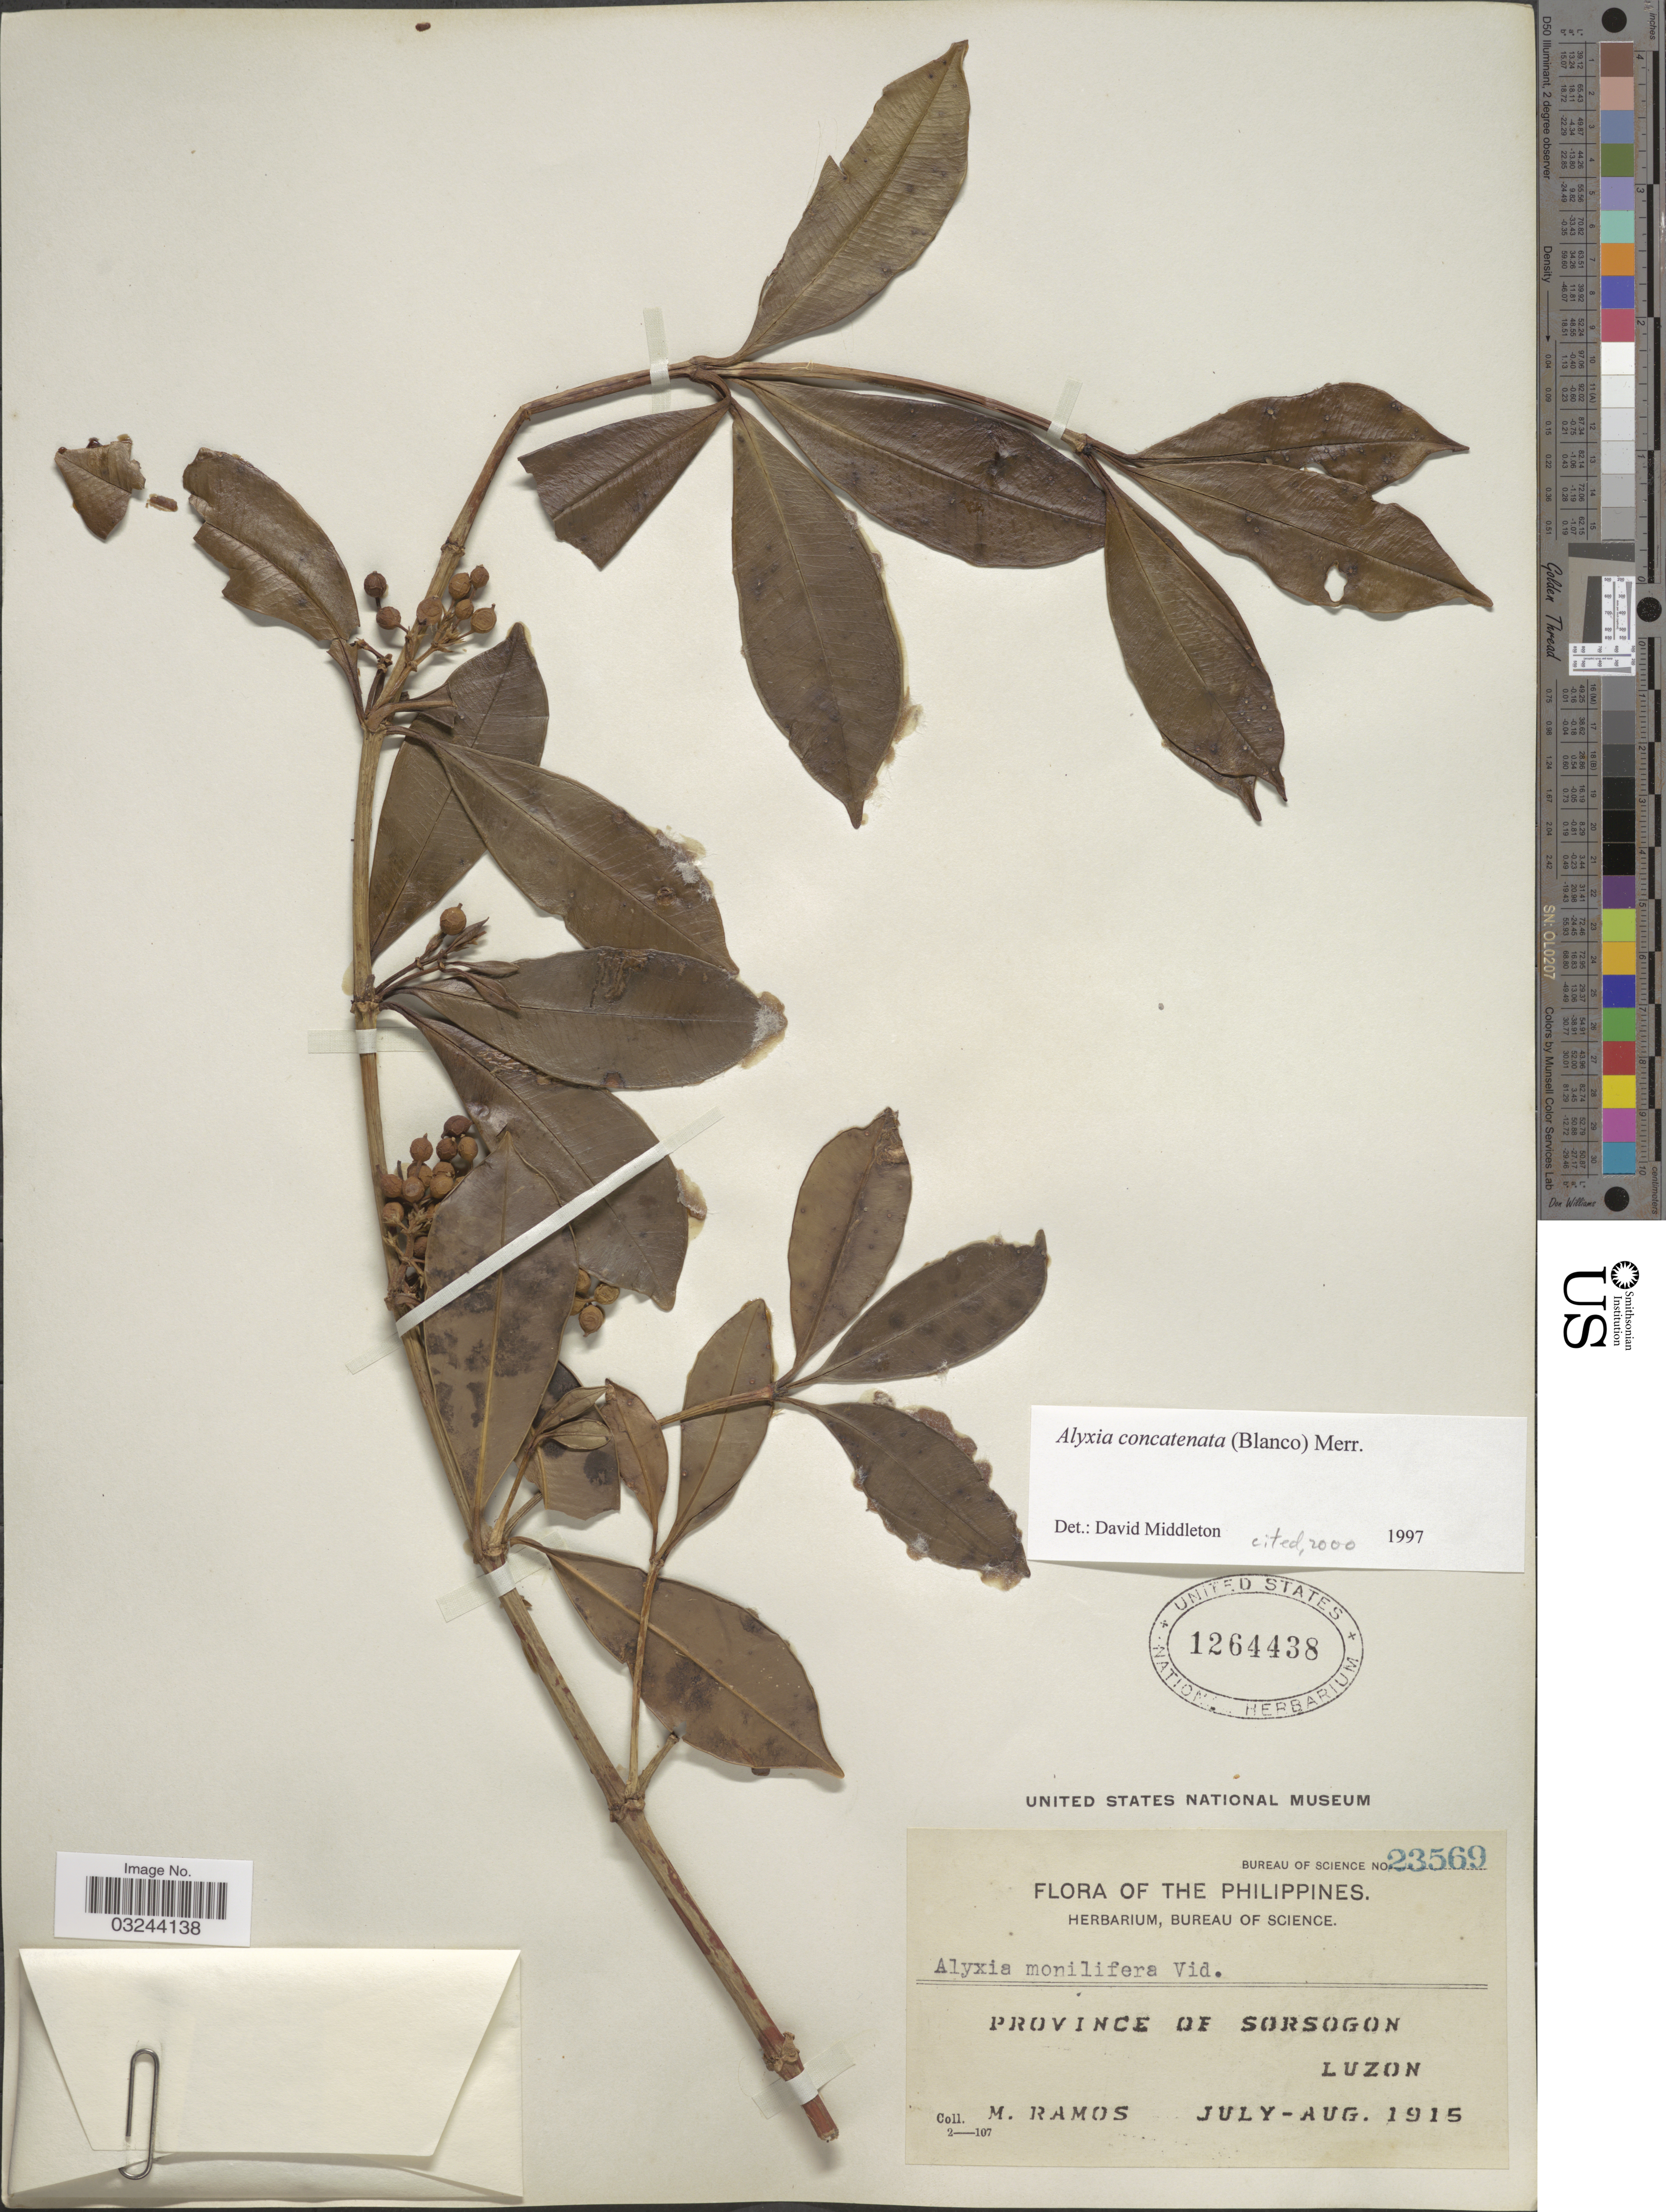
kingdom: Plantae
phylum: Tracheophyta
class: Magnoliopsida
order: Gentianales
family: Apocynaceae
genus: Alyxia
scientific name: Alyxia concatenata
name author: (Blanco) Merr.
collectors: M. Ramos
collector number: Bureau of Science 23569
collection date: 1915-07/1915-08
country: Philippines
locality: Province of Sorsogon, Luzon.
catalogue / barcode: US 1264438